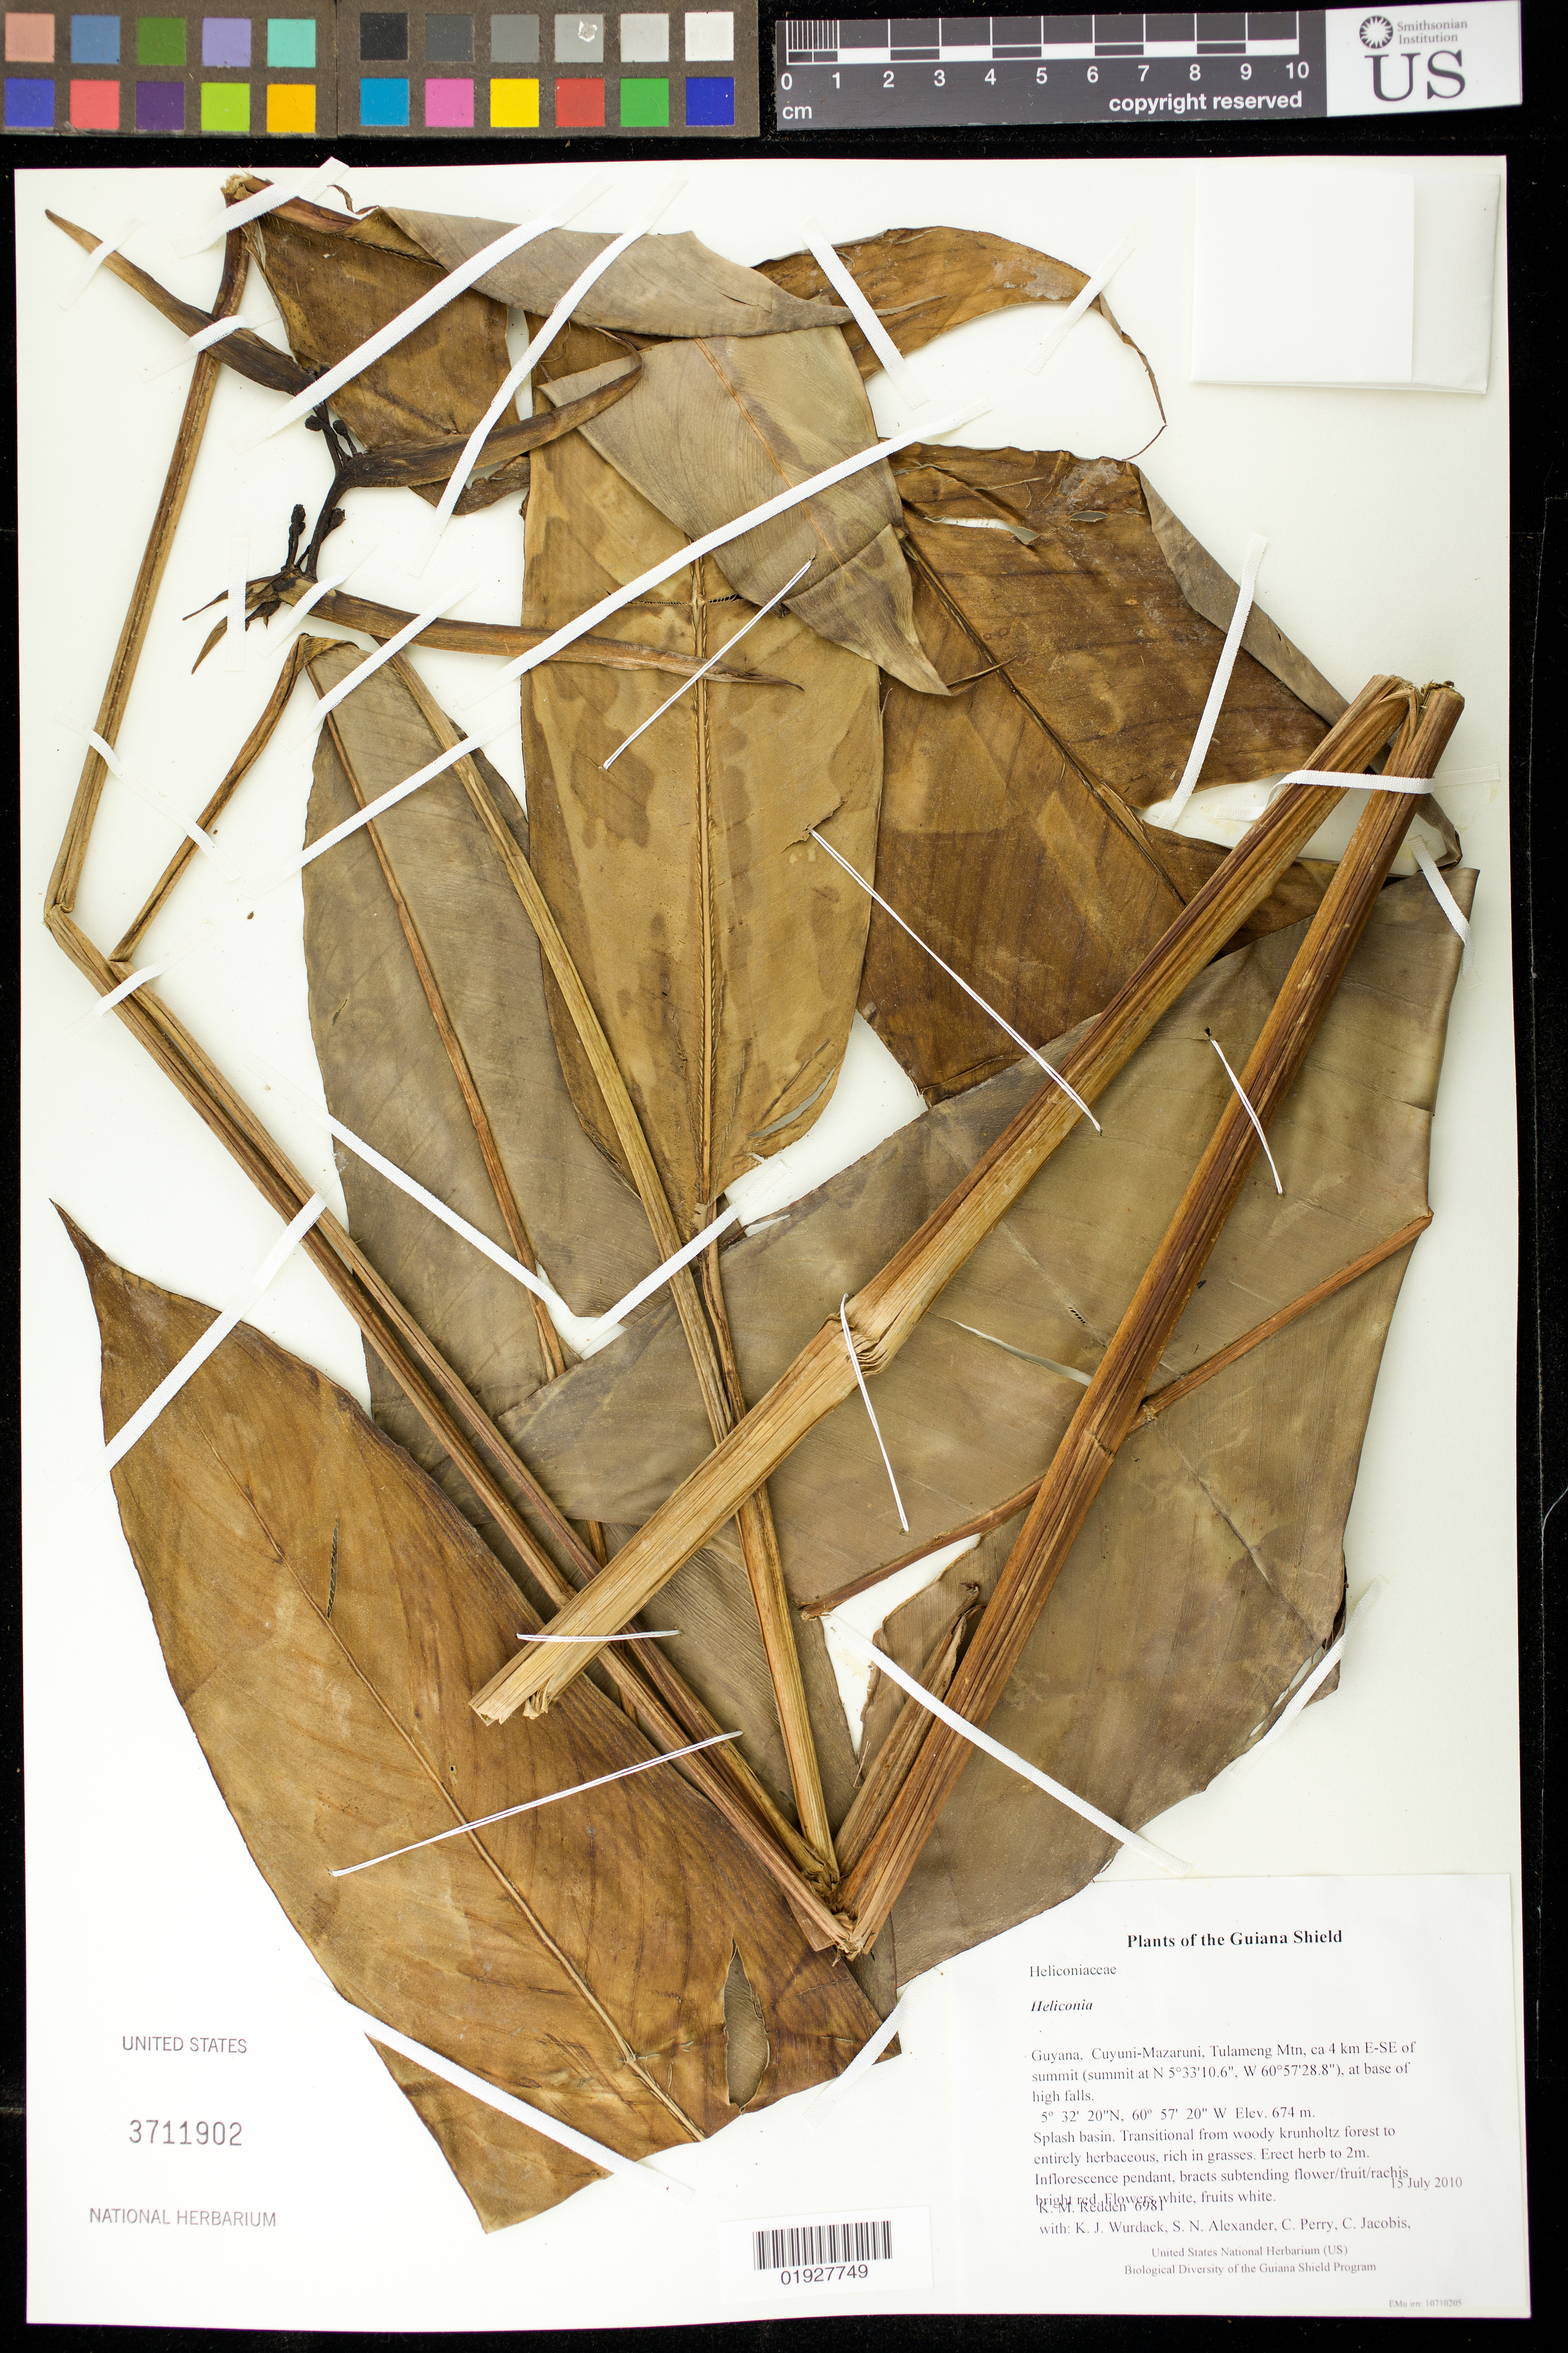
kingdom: Plantae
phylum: Tracheophyta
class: Liliopsida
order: Zingiberales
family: Heliconiaceae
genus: Heliconia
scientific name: Heliconia sp.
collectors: K. M. Redden, K. Wurdack, S. N. Alexander, C. Perry, C. Jacobis, D. Hunter, V. Roland & H. Hunter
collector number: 6981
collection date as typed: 15 July 2010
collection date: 2010-07-15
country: Guyana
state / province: Cuyuni-Mazaruni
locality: Tulameng Mtn, ca 4 km E-SE of summit (summit at N 5°33'10.6", W 60°57'28.8"), at base of high falls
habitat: Splash basin. Transitional from woody krunholtz forest to entirely herbaceous, rich in grasses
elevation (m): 674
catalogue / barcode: US 3711902